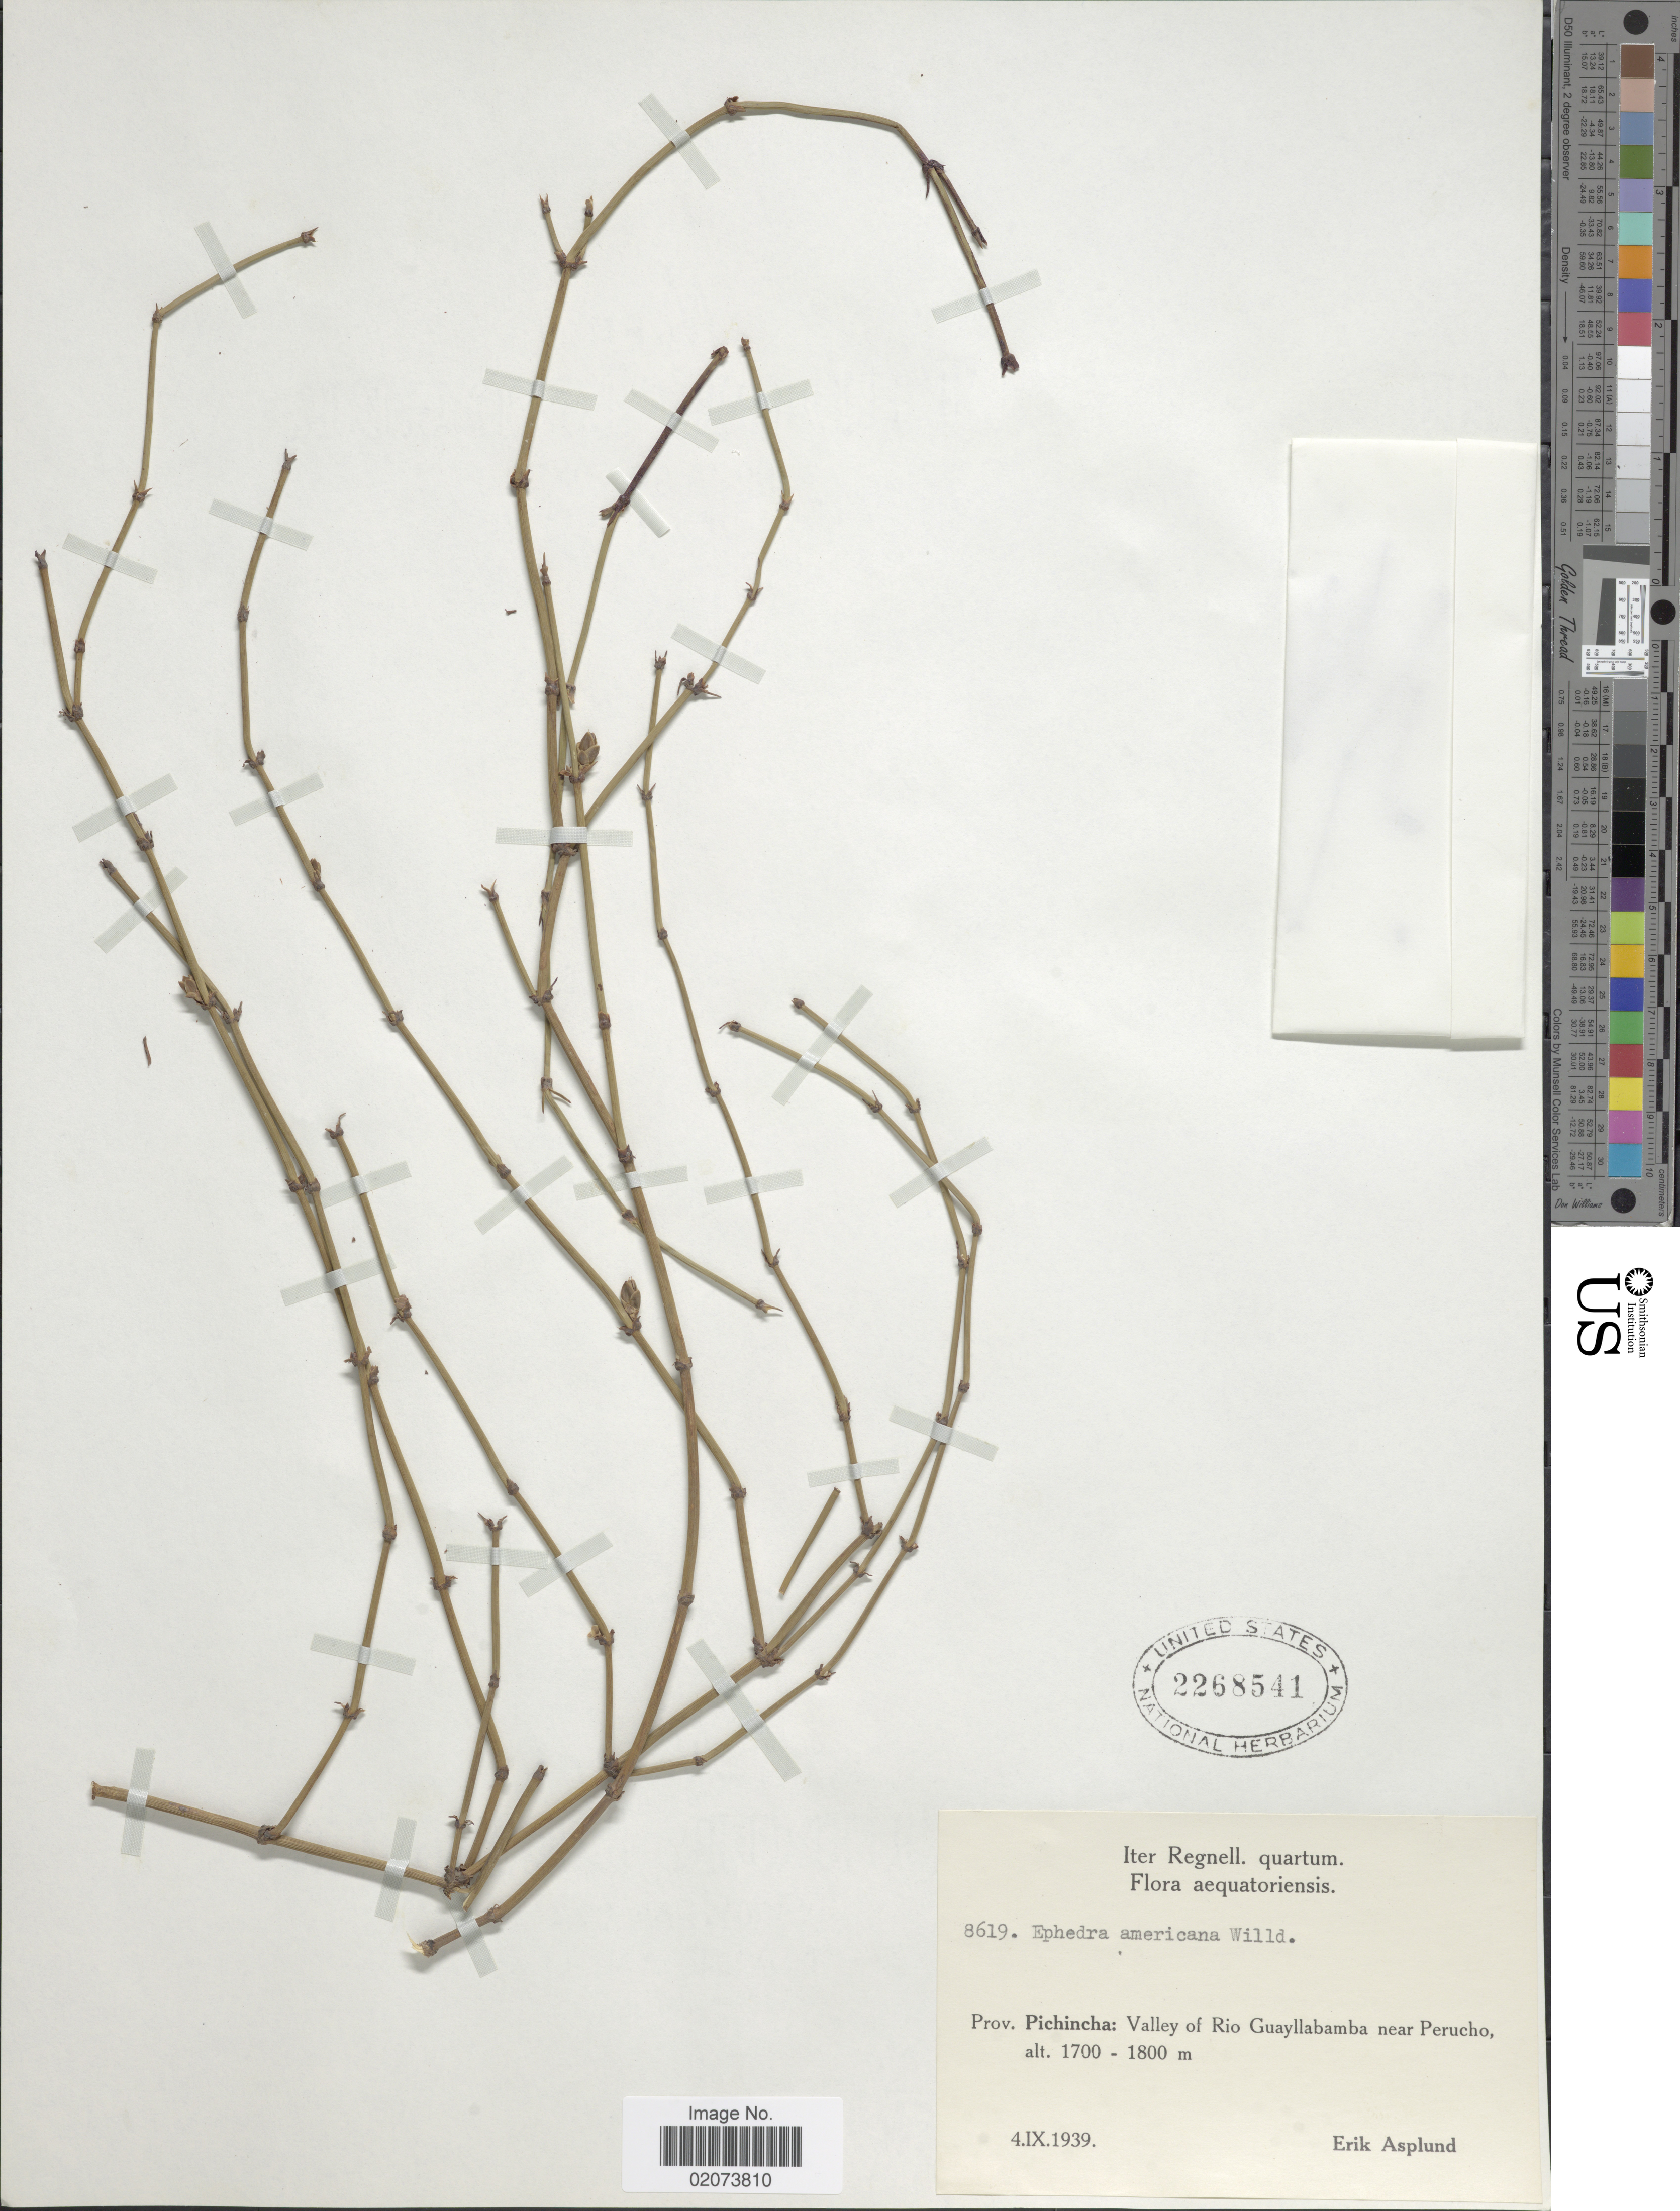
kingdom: Plantae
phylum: Tracheophyta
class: Gnetopsida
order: Ephedrales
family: Ephedraceae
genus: Ephedra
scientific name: Ephedra americana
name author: Humb. & Bonpl. ex Willd.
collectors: E. Asplund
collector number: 8619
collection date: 1939-09-04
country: Ecuador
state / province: Pichincha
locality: Prov. Pichincha: Valley of Rio Guayllabamba near Perucho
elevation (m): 1700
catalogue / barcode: US 2268541